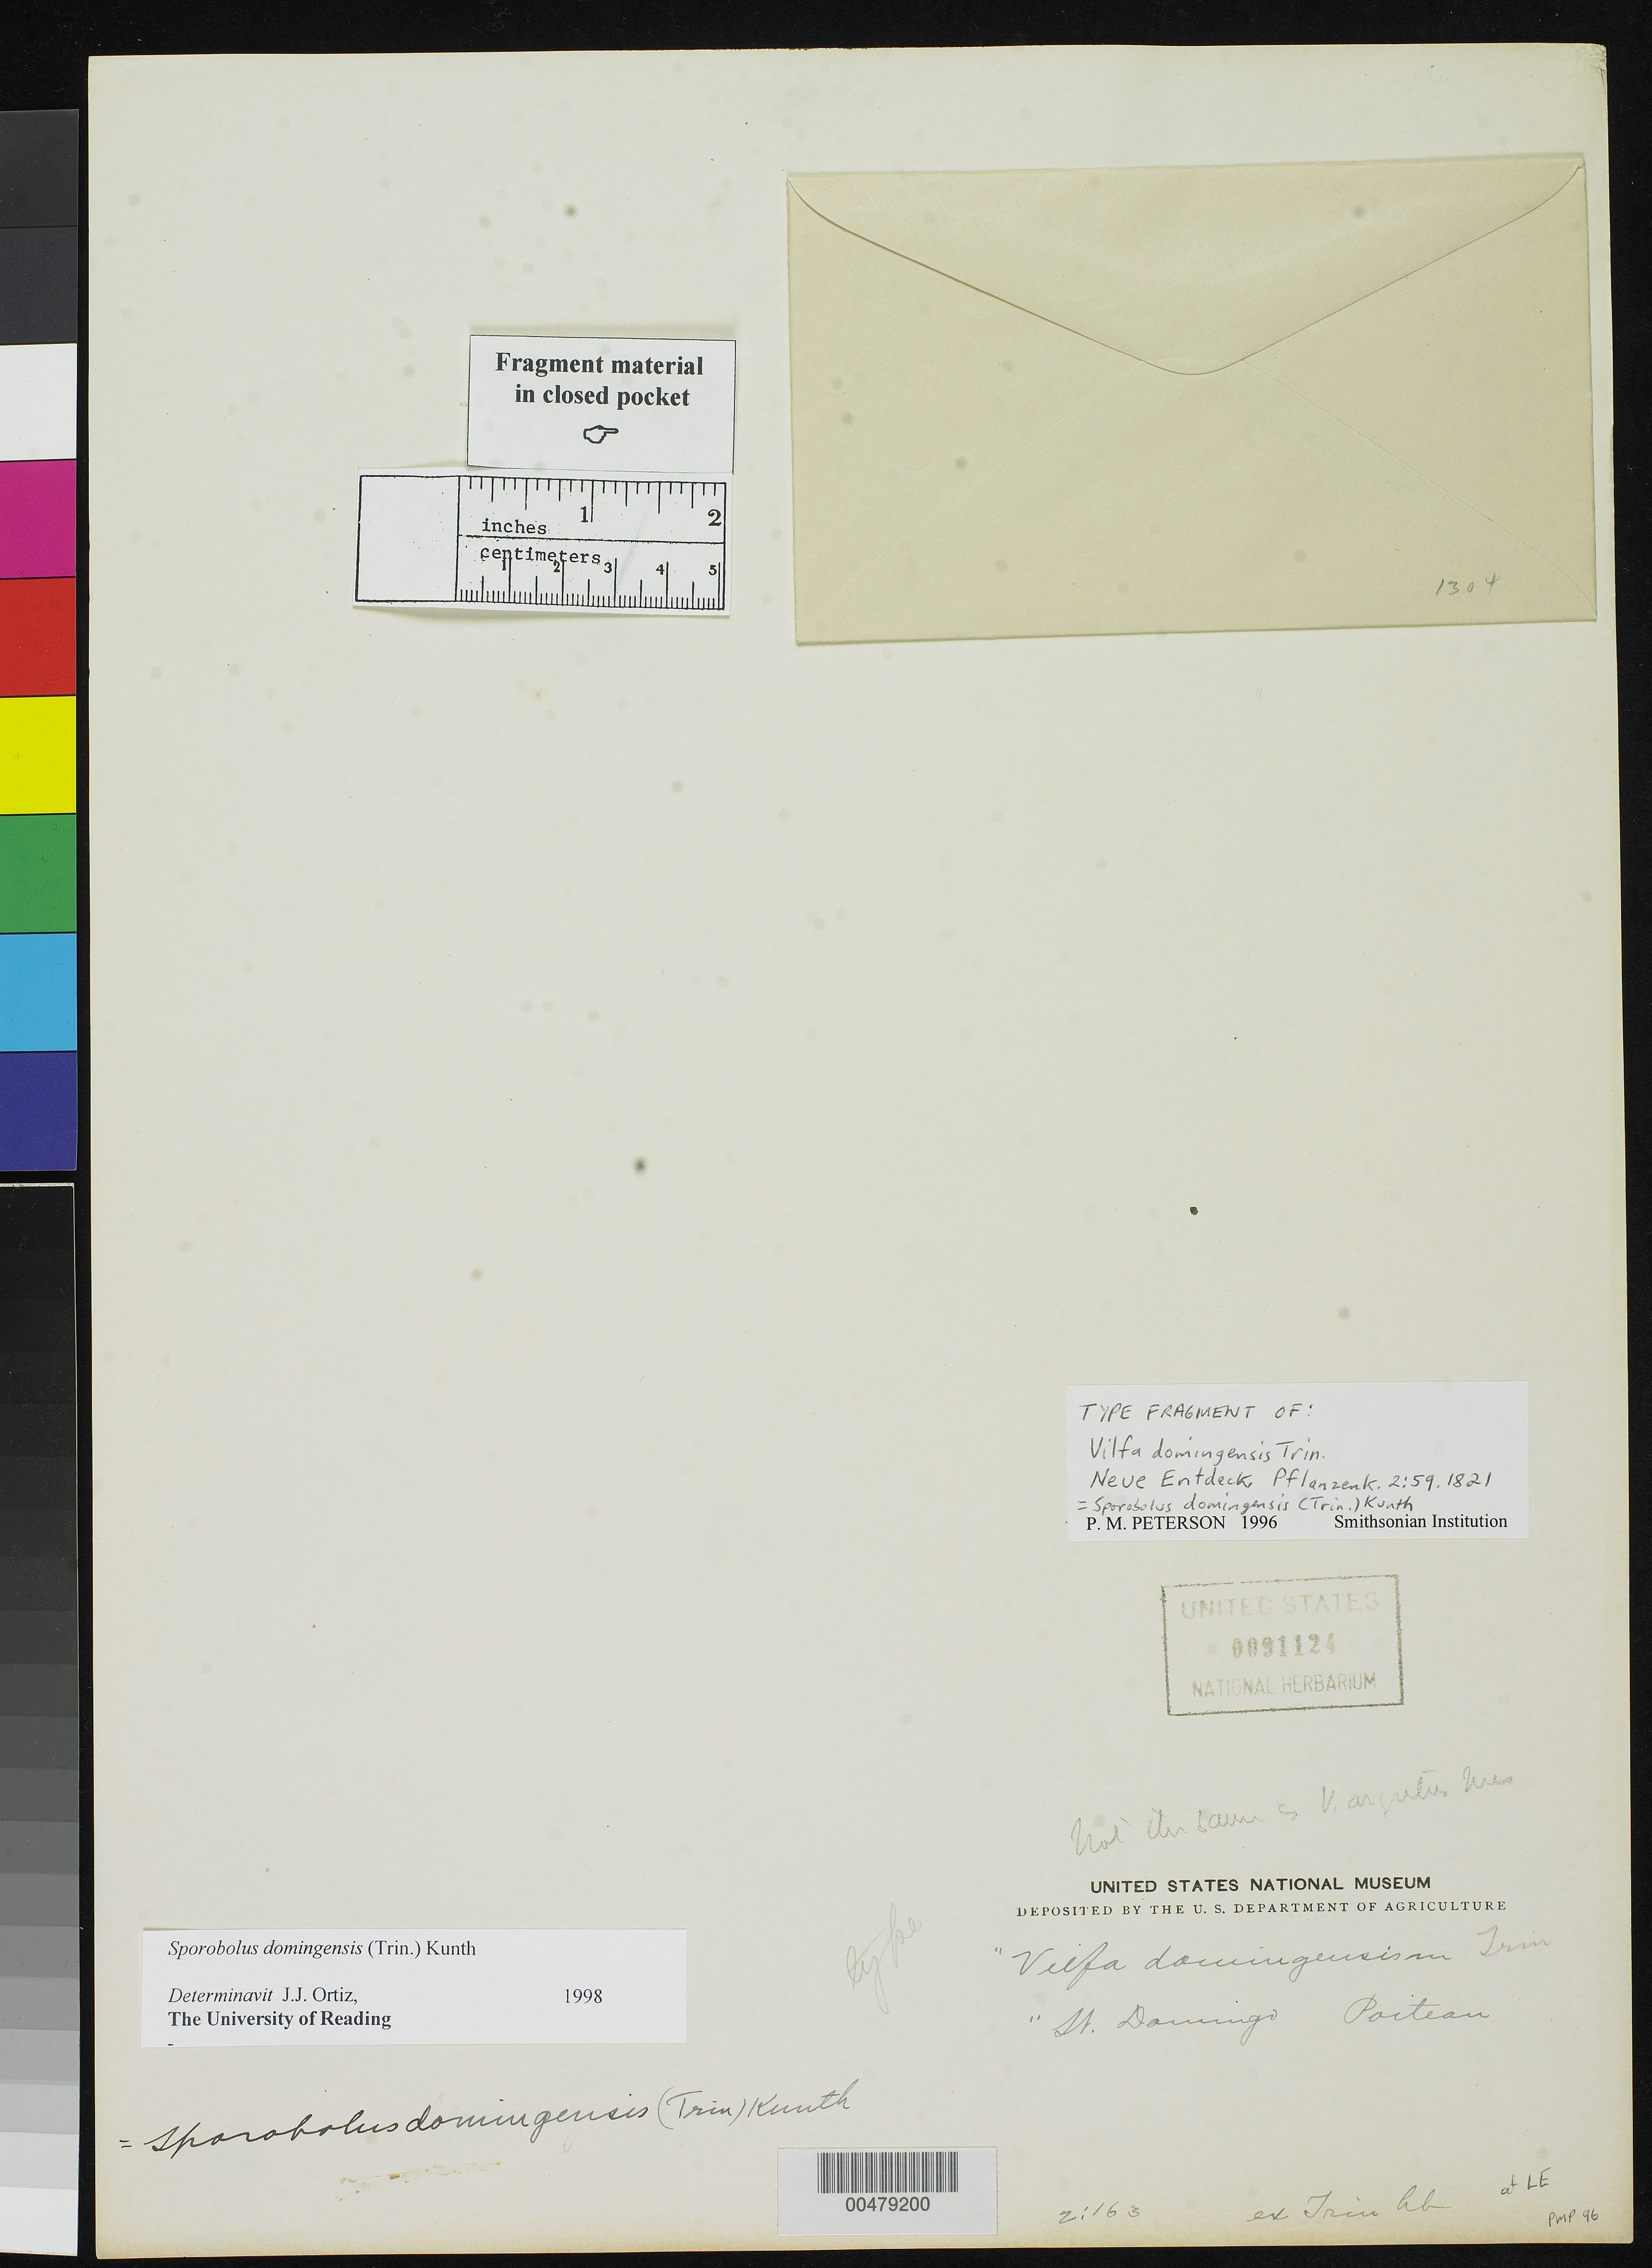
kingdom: Plantae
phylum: Tracheophyta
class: Liliopsida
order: Poales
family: Poaceae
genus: Vilfa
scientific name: Vilfa domingensis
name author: Trin.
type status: Type Fragment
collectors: P. Poiteau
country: Dominican Republic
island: Hispaniola Island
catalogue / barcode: US 91124